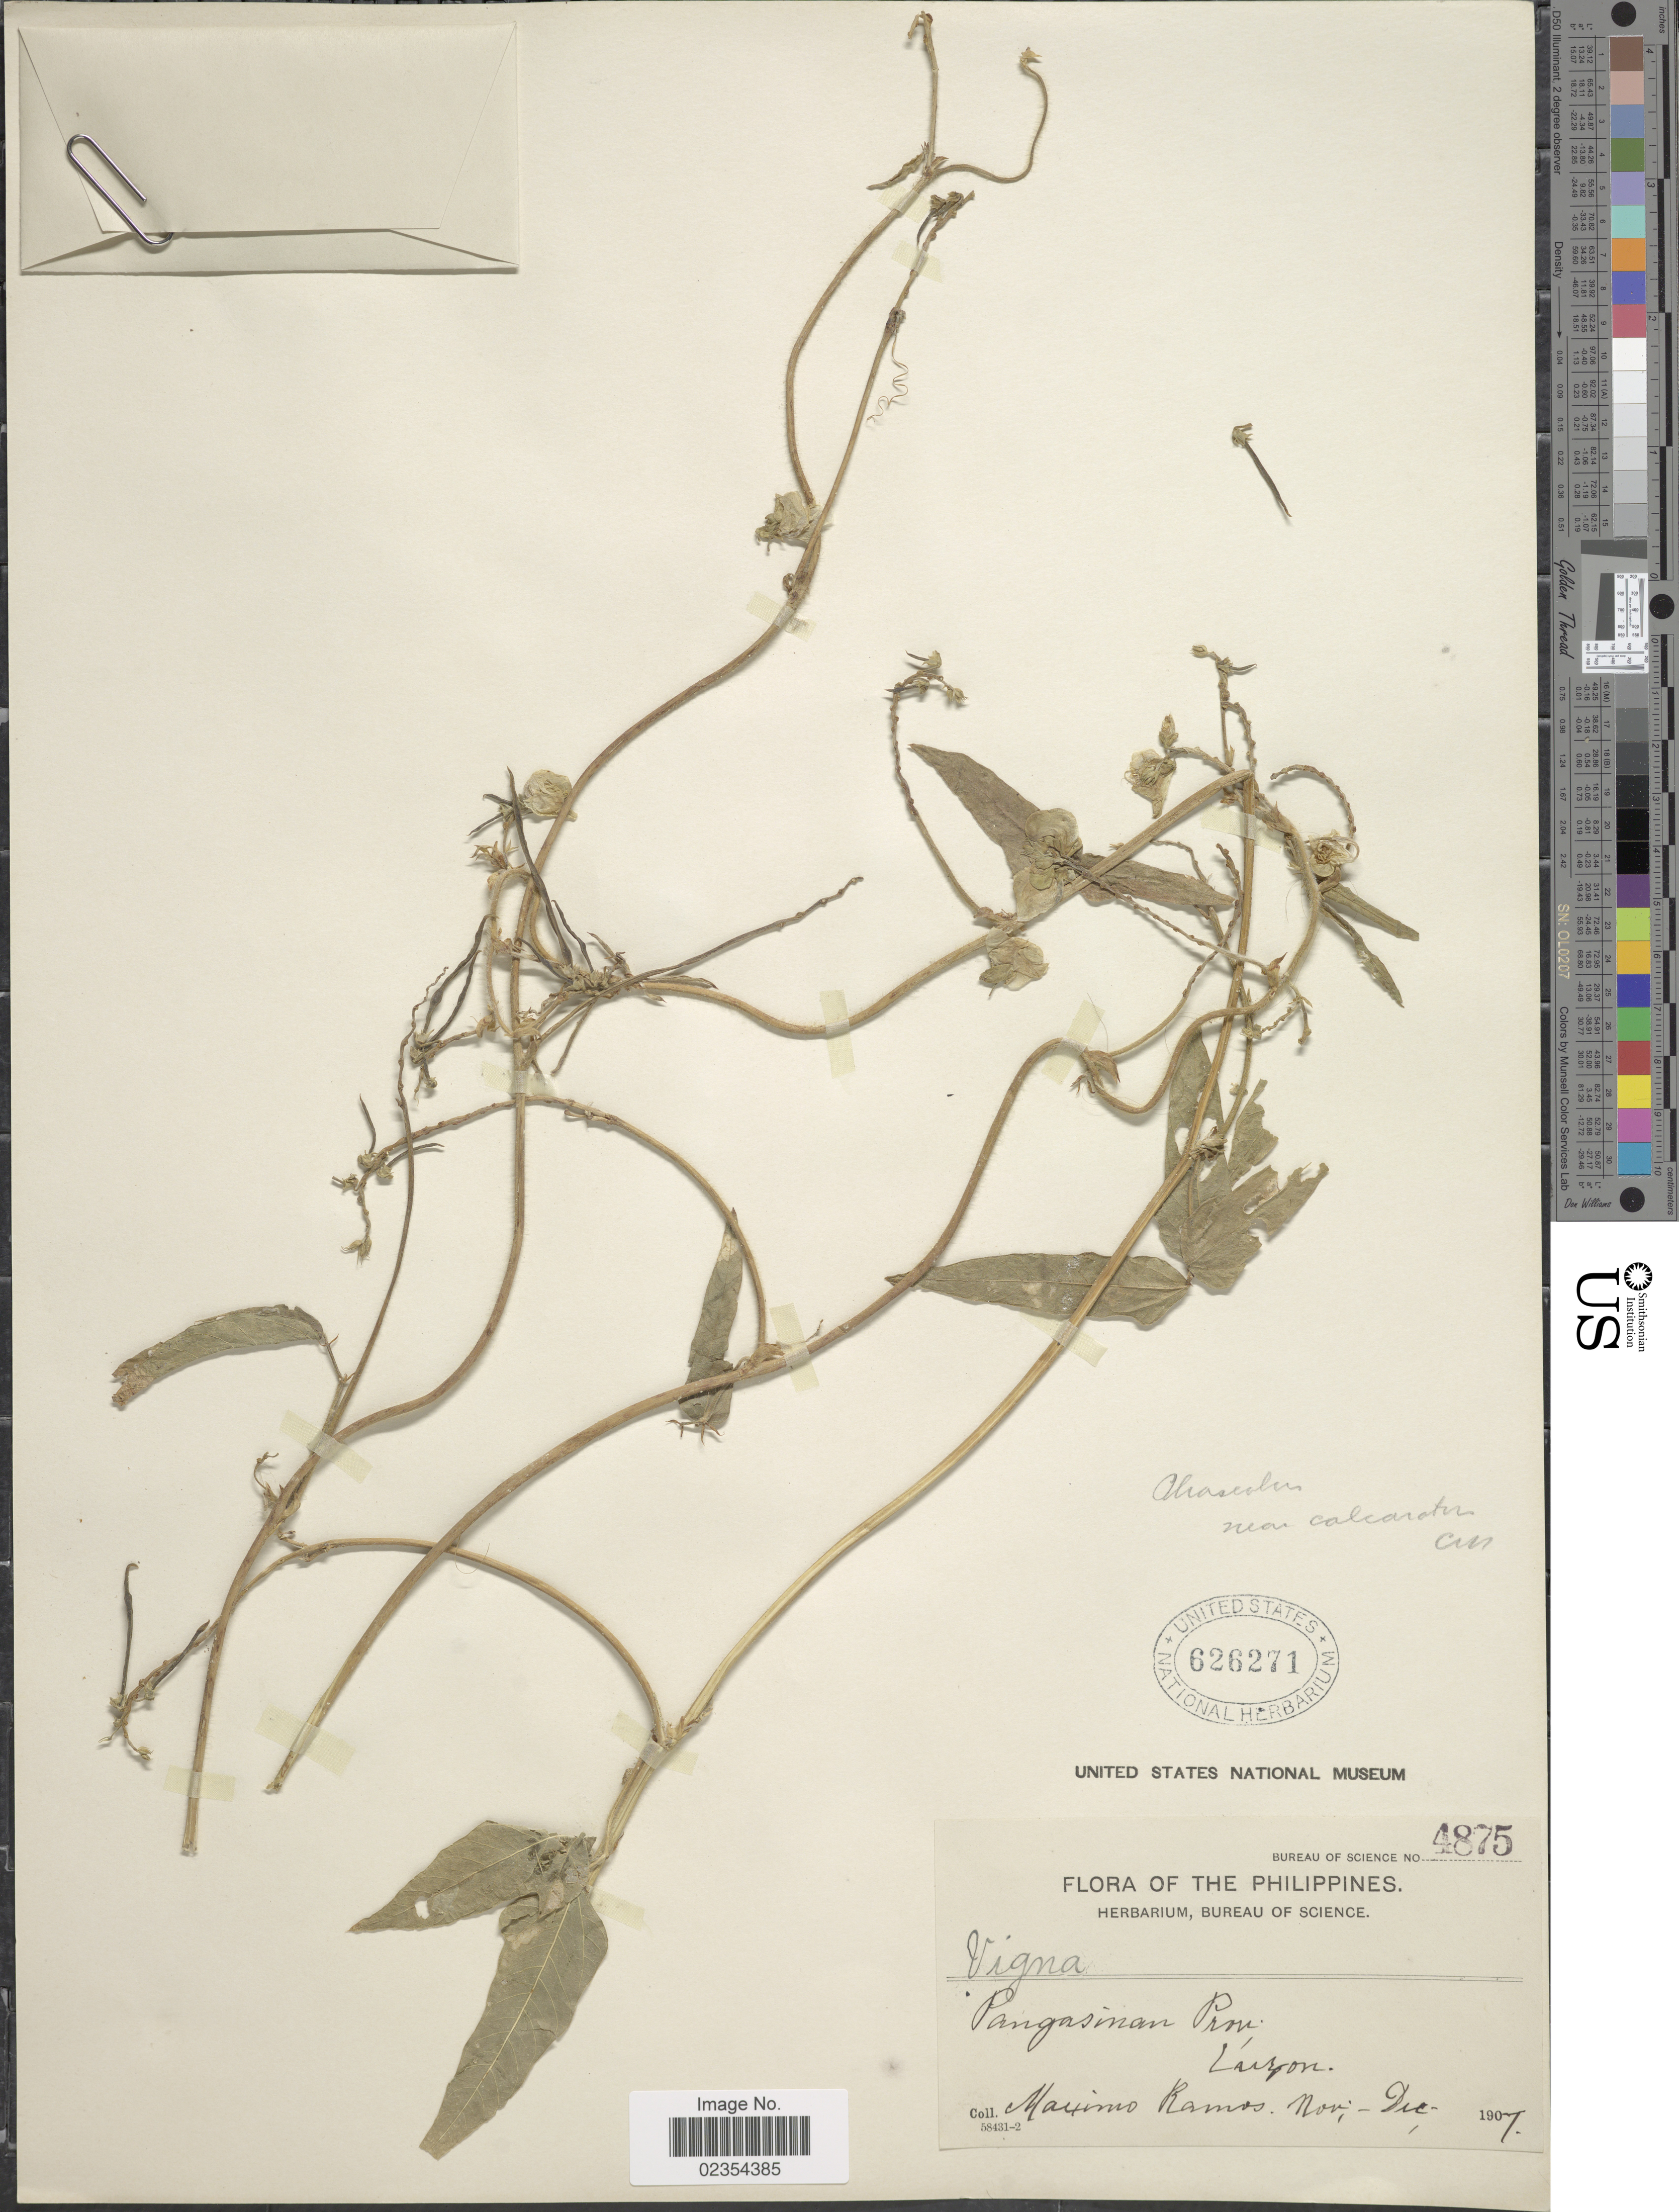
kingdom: Plantae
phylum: Tracheophyta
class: Magnoliopsida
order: Fabales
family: Fabaceae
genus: Vigna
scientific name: Vigna umbellata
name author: (Thunb.) Ohwi & H. Ohashi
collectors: M. Ramos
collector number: Bureau of Science 4875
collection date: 1907-11/1907-12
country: Philippines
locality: Pangasinan Prov., Luzon.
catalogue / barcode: US 626271